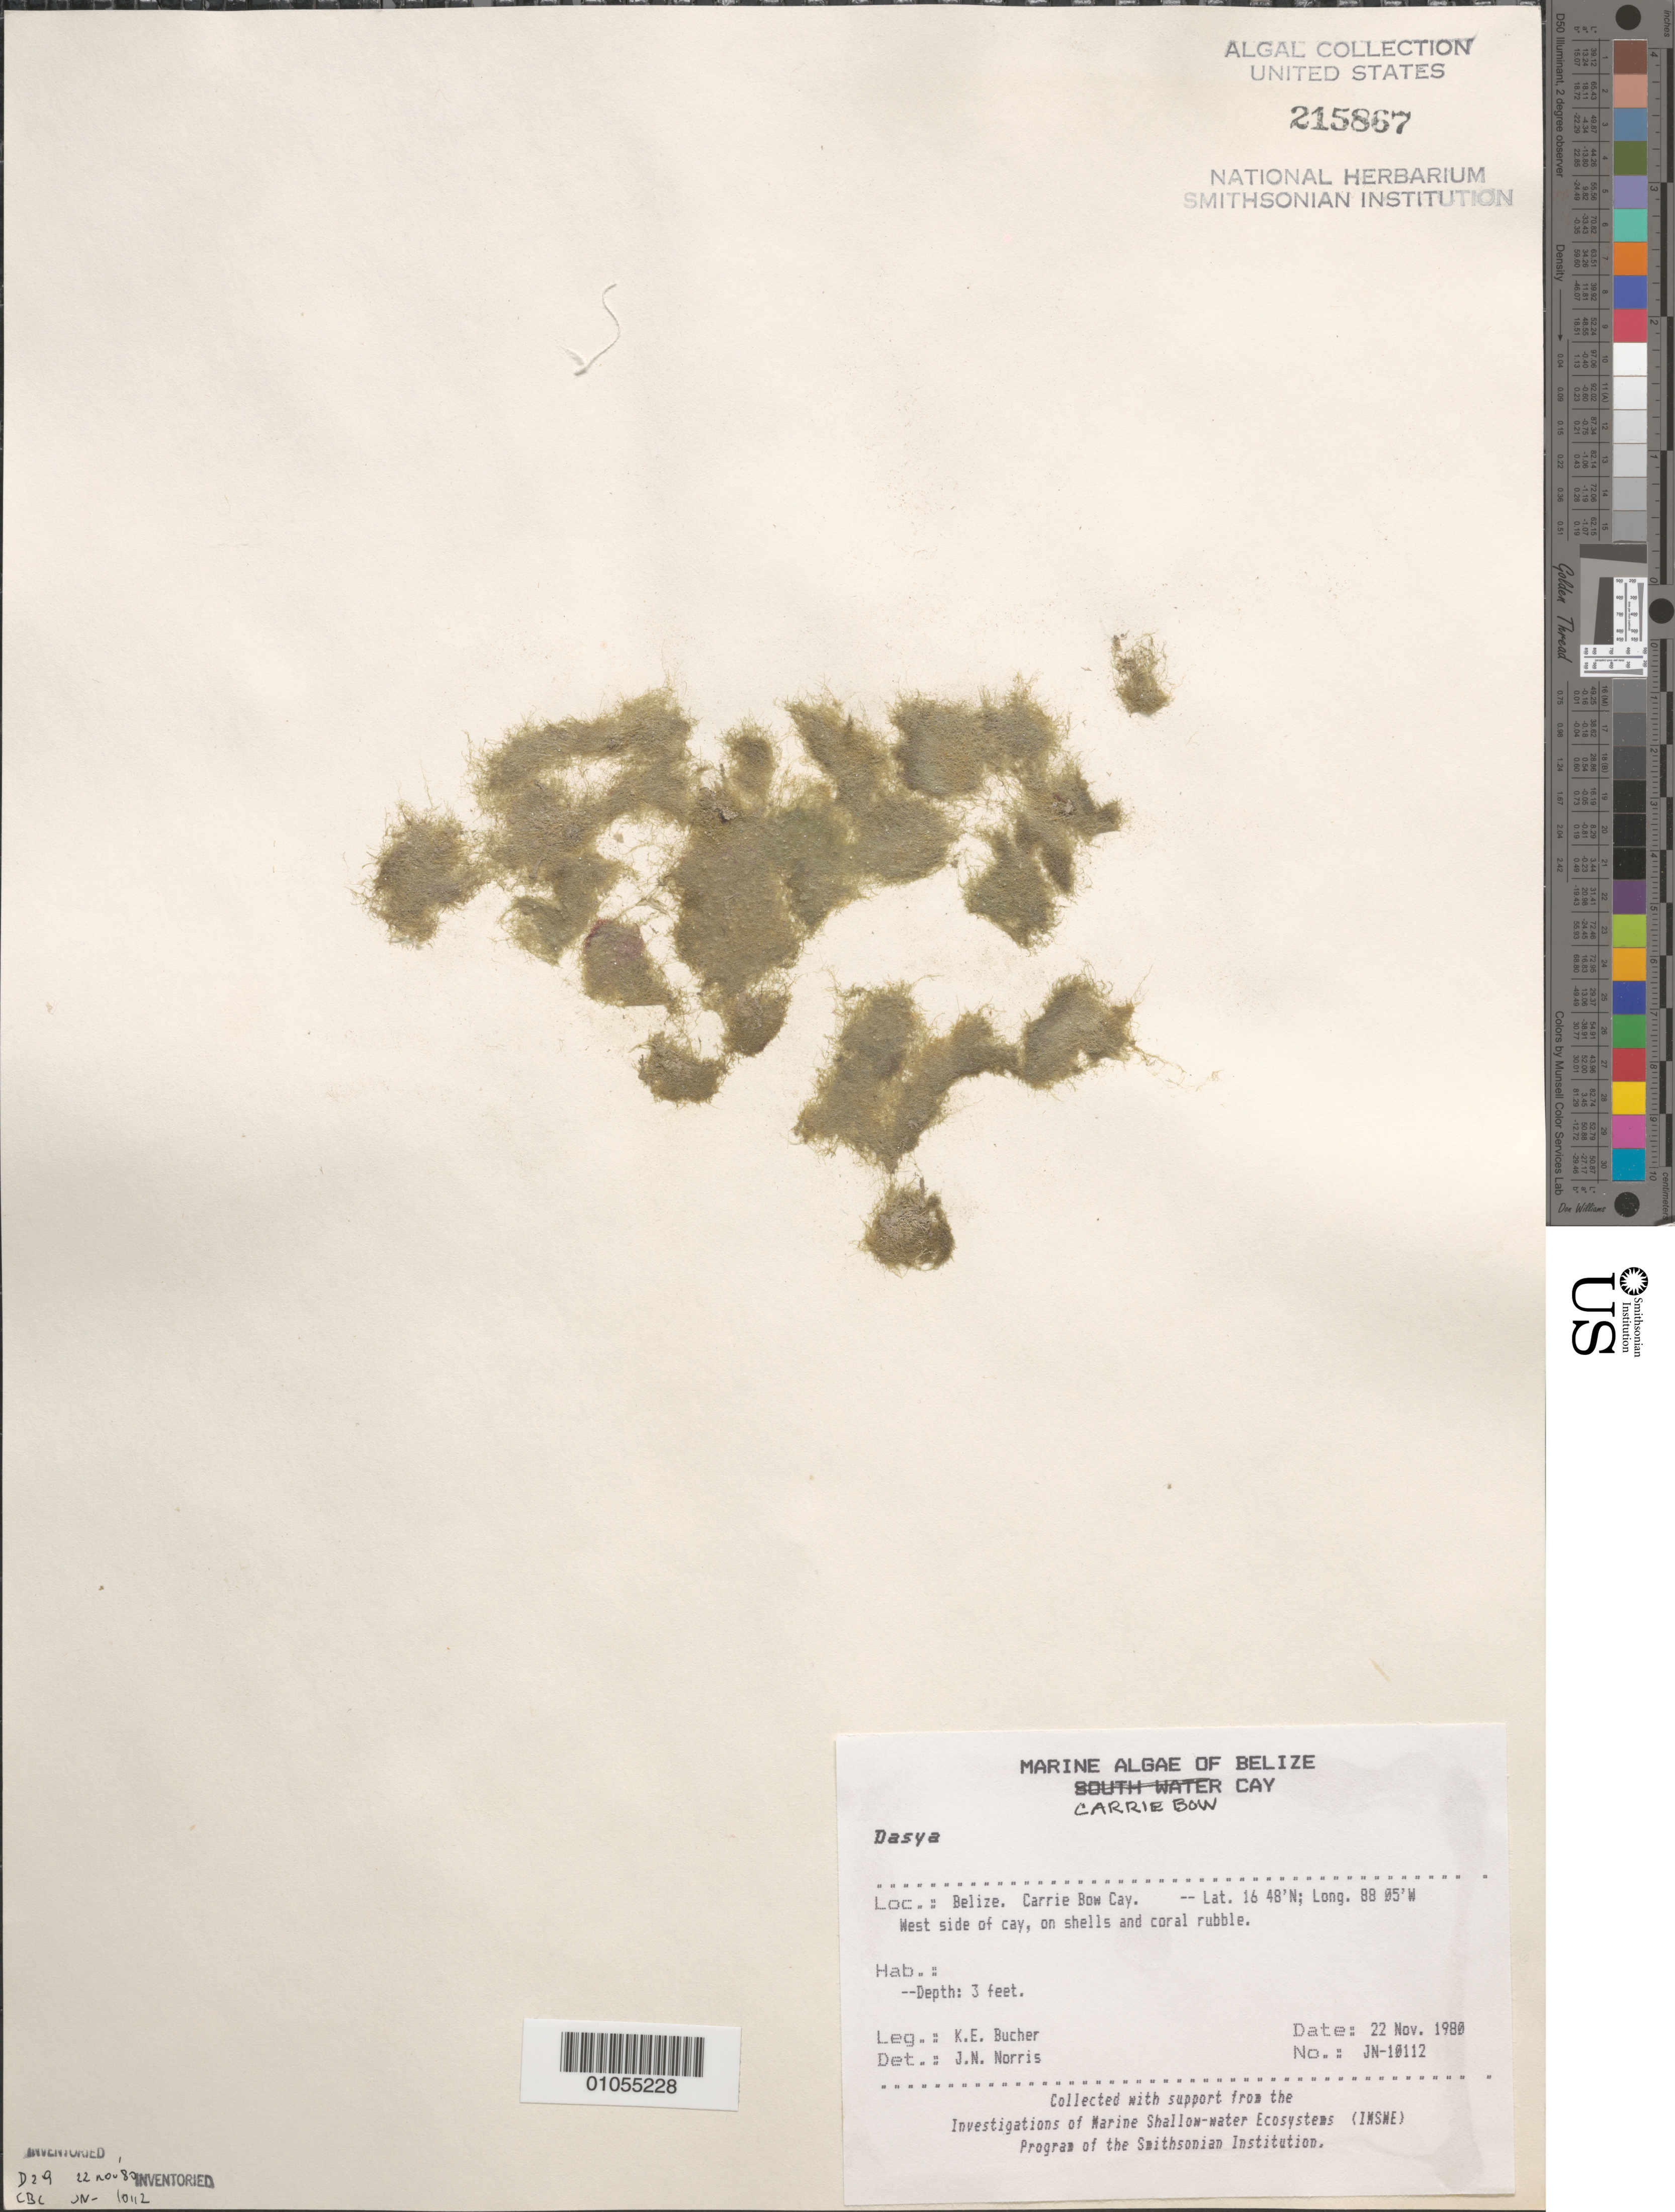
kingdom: Plantae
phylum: Rhodophyta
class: Florideophyceae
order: Ceramiales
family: Dasyaceae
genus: Dasya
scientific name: Dasya sp.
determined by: Norris, James N.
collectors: K. E. Bucher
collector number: JN-10112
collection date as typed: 22 Nov 1980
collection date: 1980-11-22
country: Belize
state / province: Stann Creek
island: Carrie Bow Cay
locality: West side of cay, on shells and coral rubble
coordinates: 16 48'N, 88 05'W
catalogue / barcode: US 215867